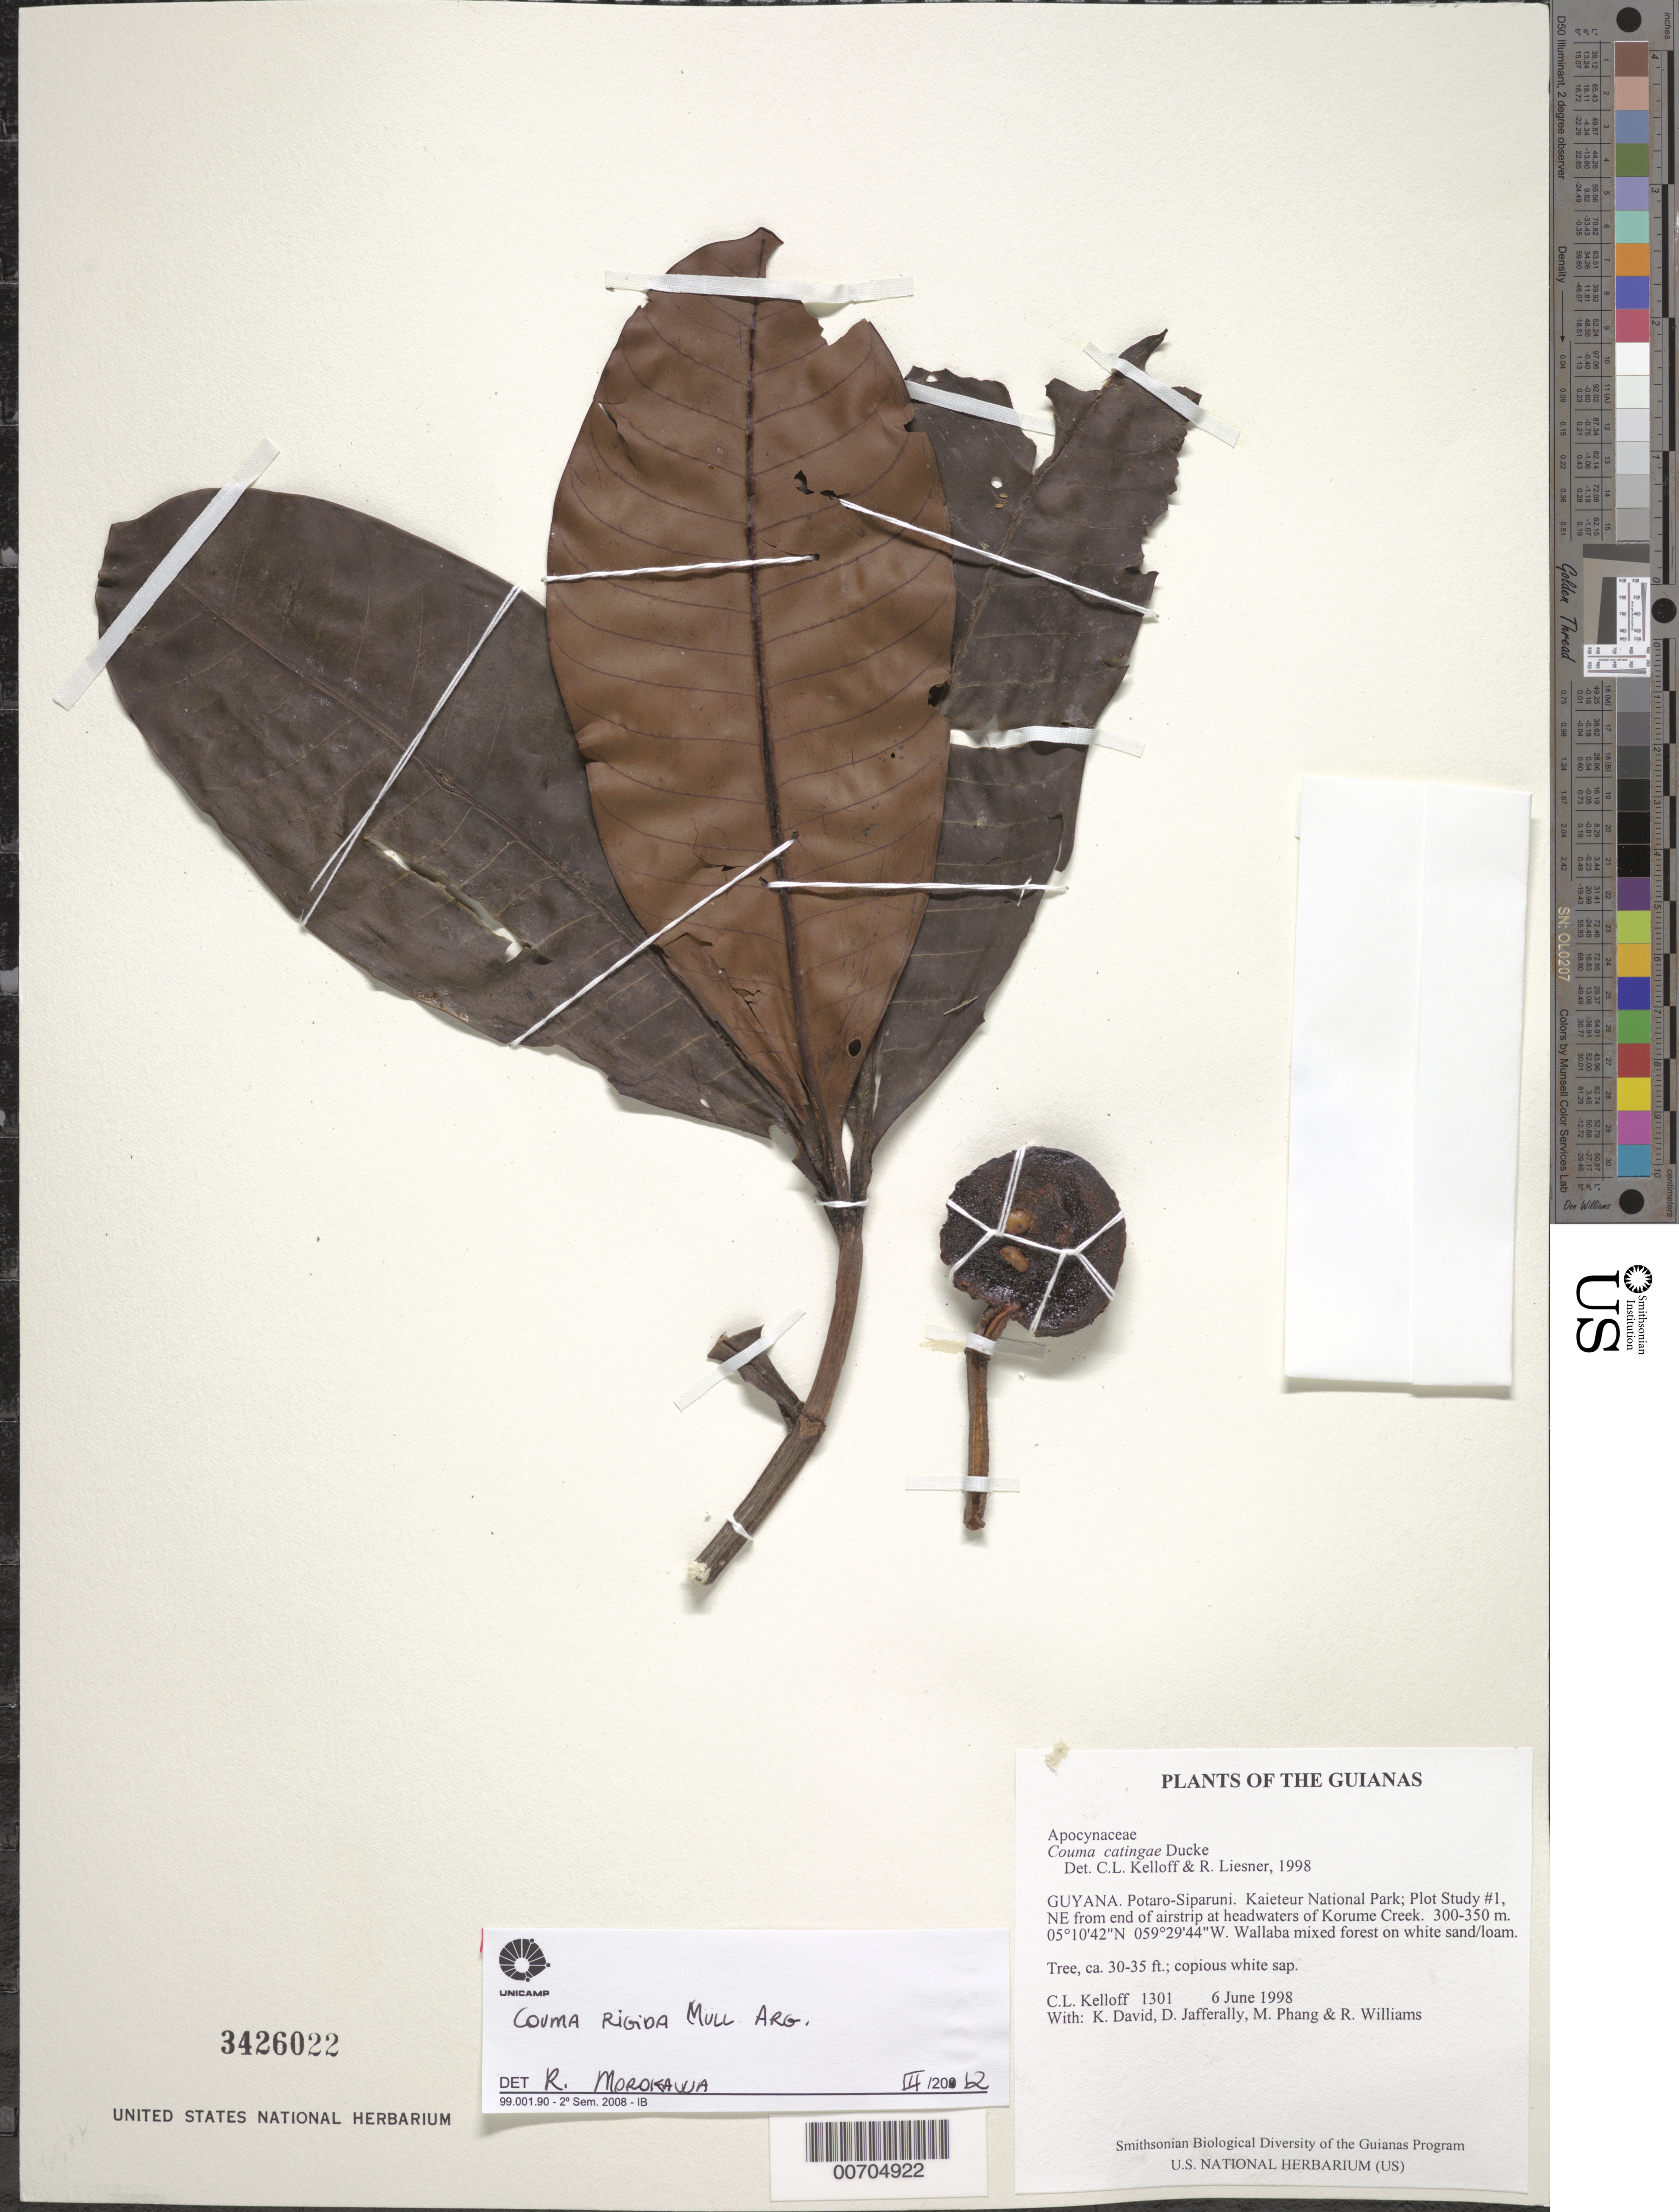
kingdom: Plantae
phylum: Tracheophyta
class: Magnoliopsida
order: Gentianales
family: Apocynaceae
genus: Couma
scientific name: Couma rigida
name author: Müll. Arg.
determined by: Morokawa, R.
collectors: C. L. Kelloff, K. David, D. Jafferally, M. Phang & R. Williams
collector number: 1301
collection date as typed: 6 June 1998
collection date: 1998-06-06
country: Guyana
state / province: Potaro-Siparuni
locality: Kaieteur National Park; Plot Study #1, NE from end of airstrip at headwaters of Korume Creek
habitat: Wallaba mixed forest on white sand/loam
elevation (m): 300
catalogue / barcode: US 3426022